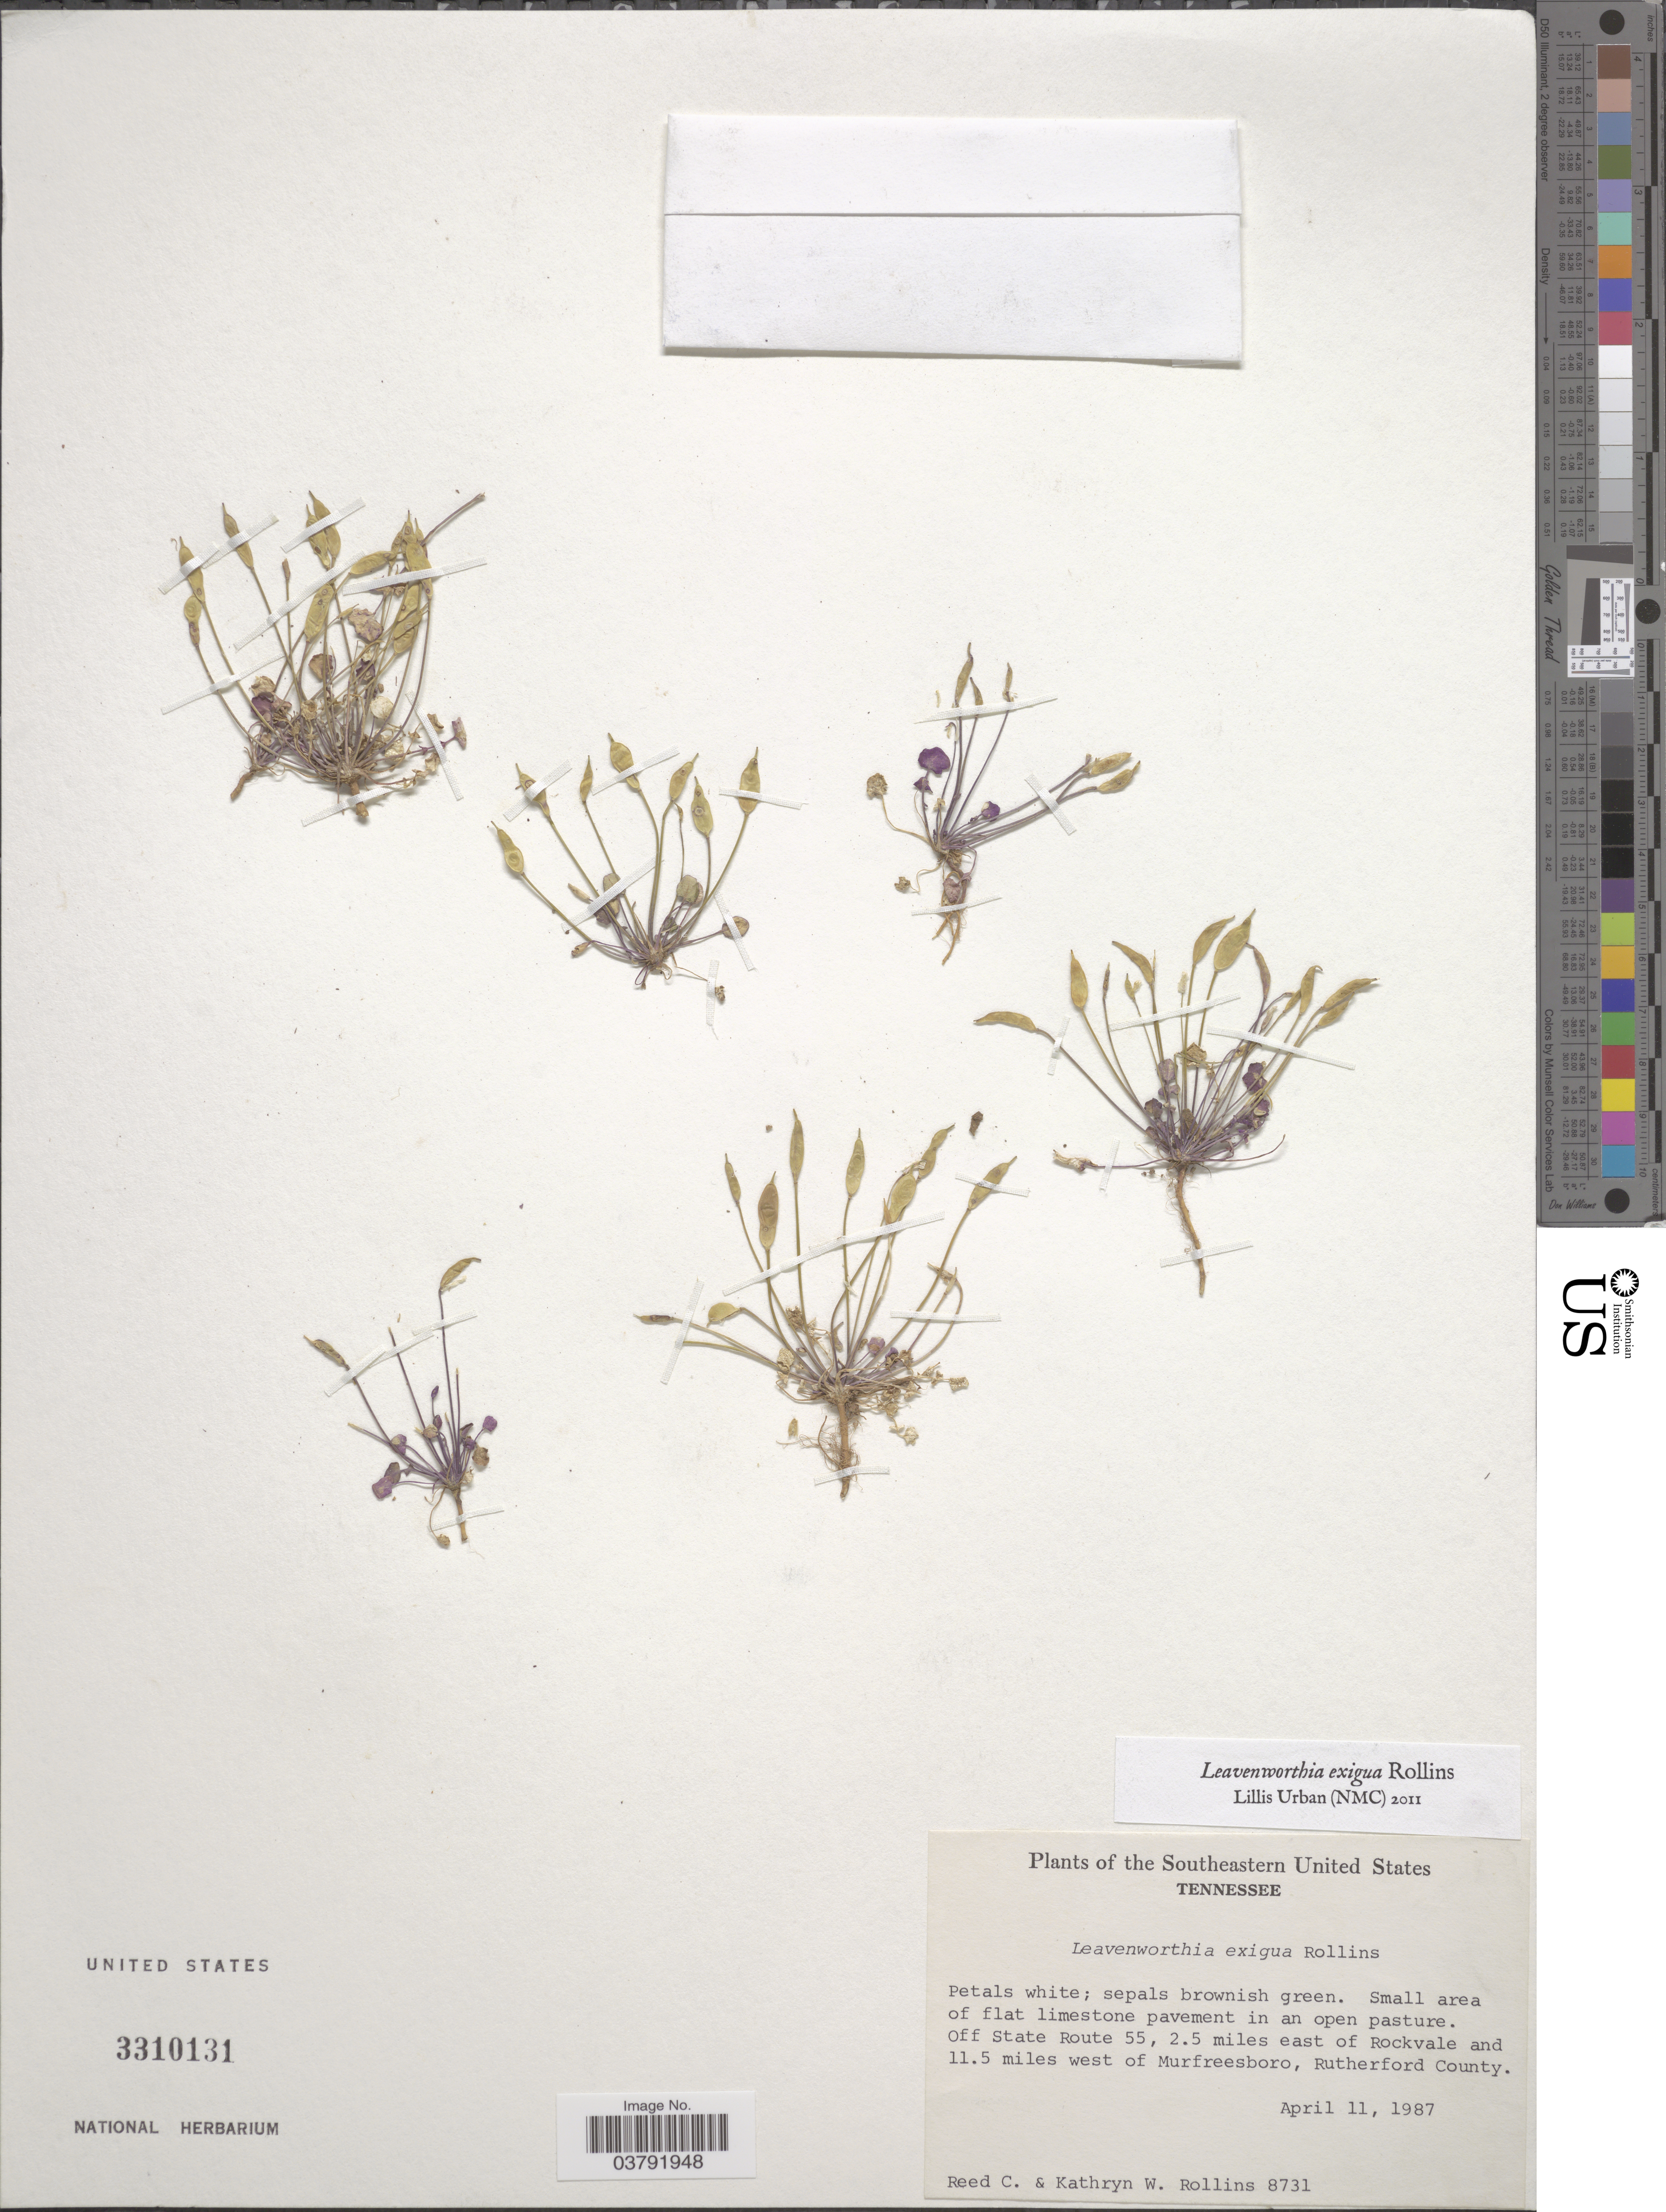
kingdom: Plantae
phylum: Tracheophyta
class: Magnoliopsida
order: Brassicales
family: Brassicaceae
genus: Leavenworthia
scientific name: Leavenworthia exigua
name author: Rollins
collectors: R. C. Rollins & K. W. Rollins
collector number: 8731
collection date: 1987-04-11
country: United States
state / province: Tennessee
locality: Southeastern United States. Off State Route 55, 2.5 miles east of Rockvale and 11.5 miles west of Murfreesboro, Rutherford County.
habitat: small area of flat limestone pavement in an open pasture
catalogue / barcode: US 3310131